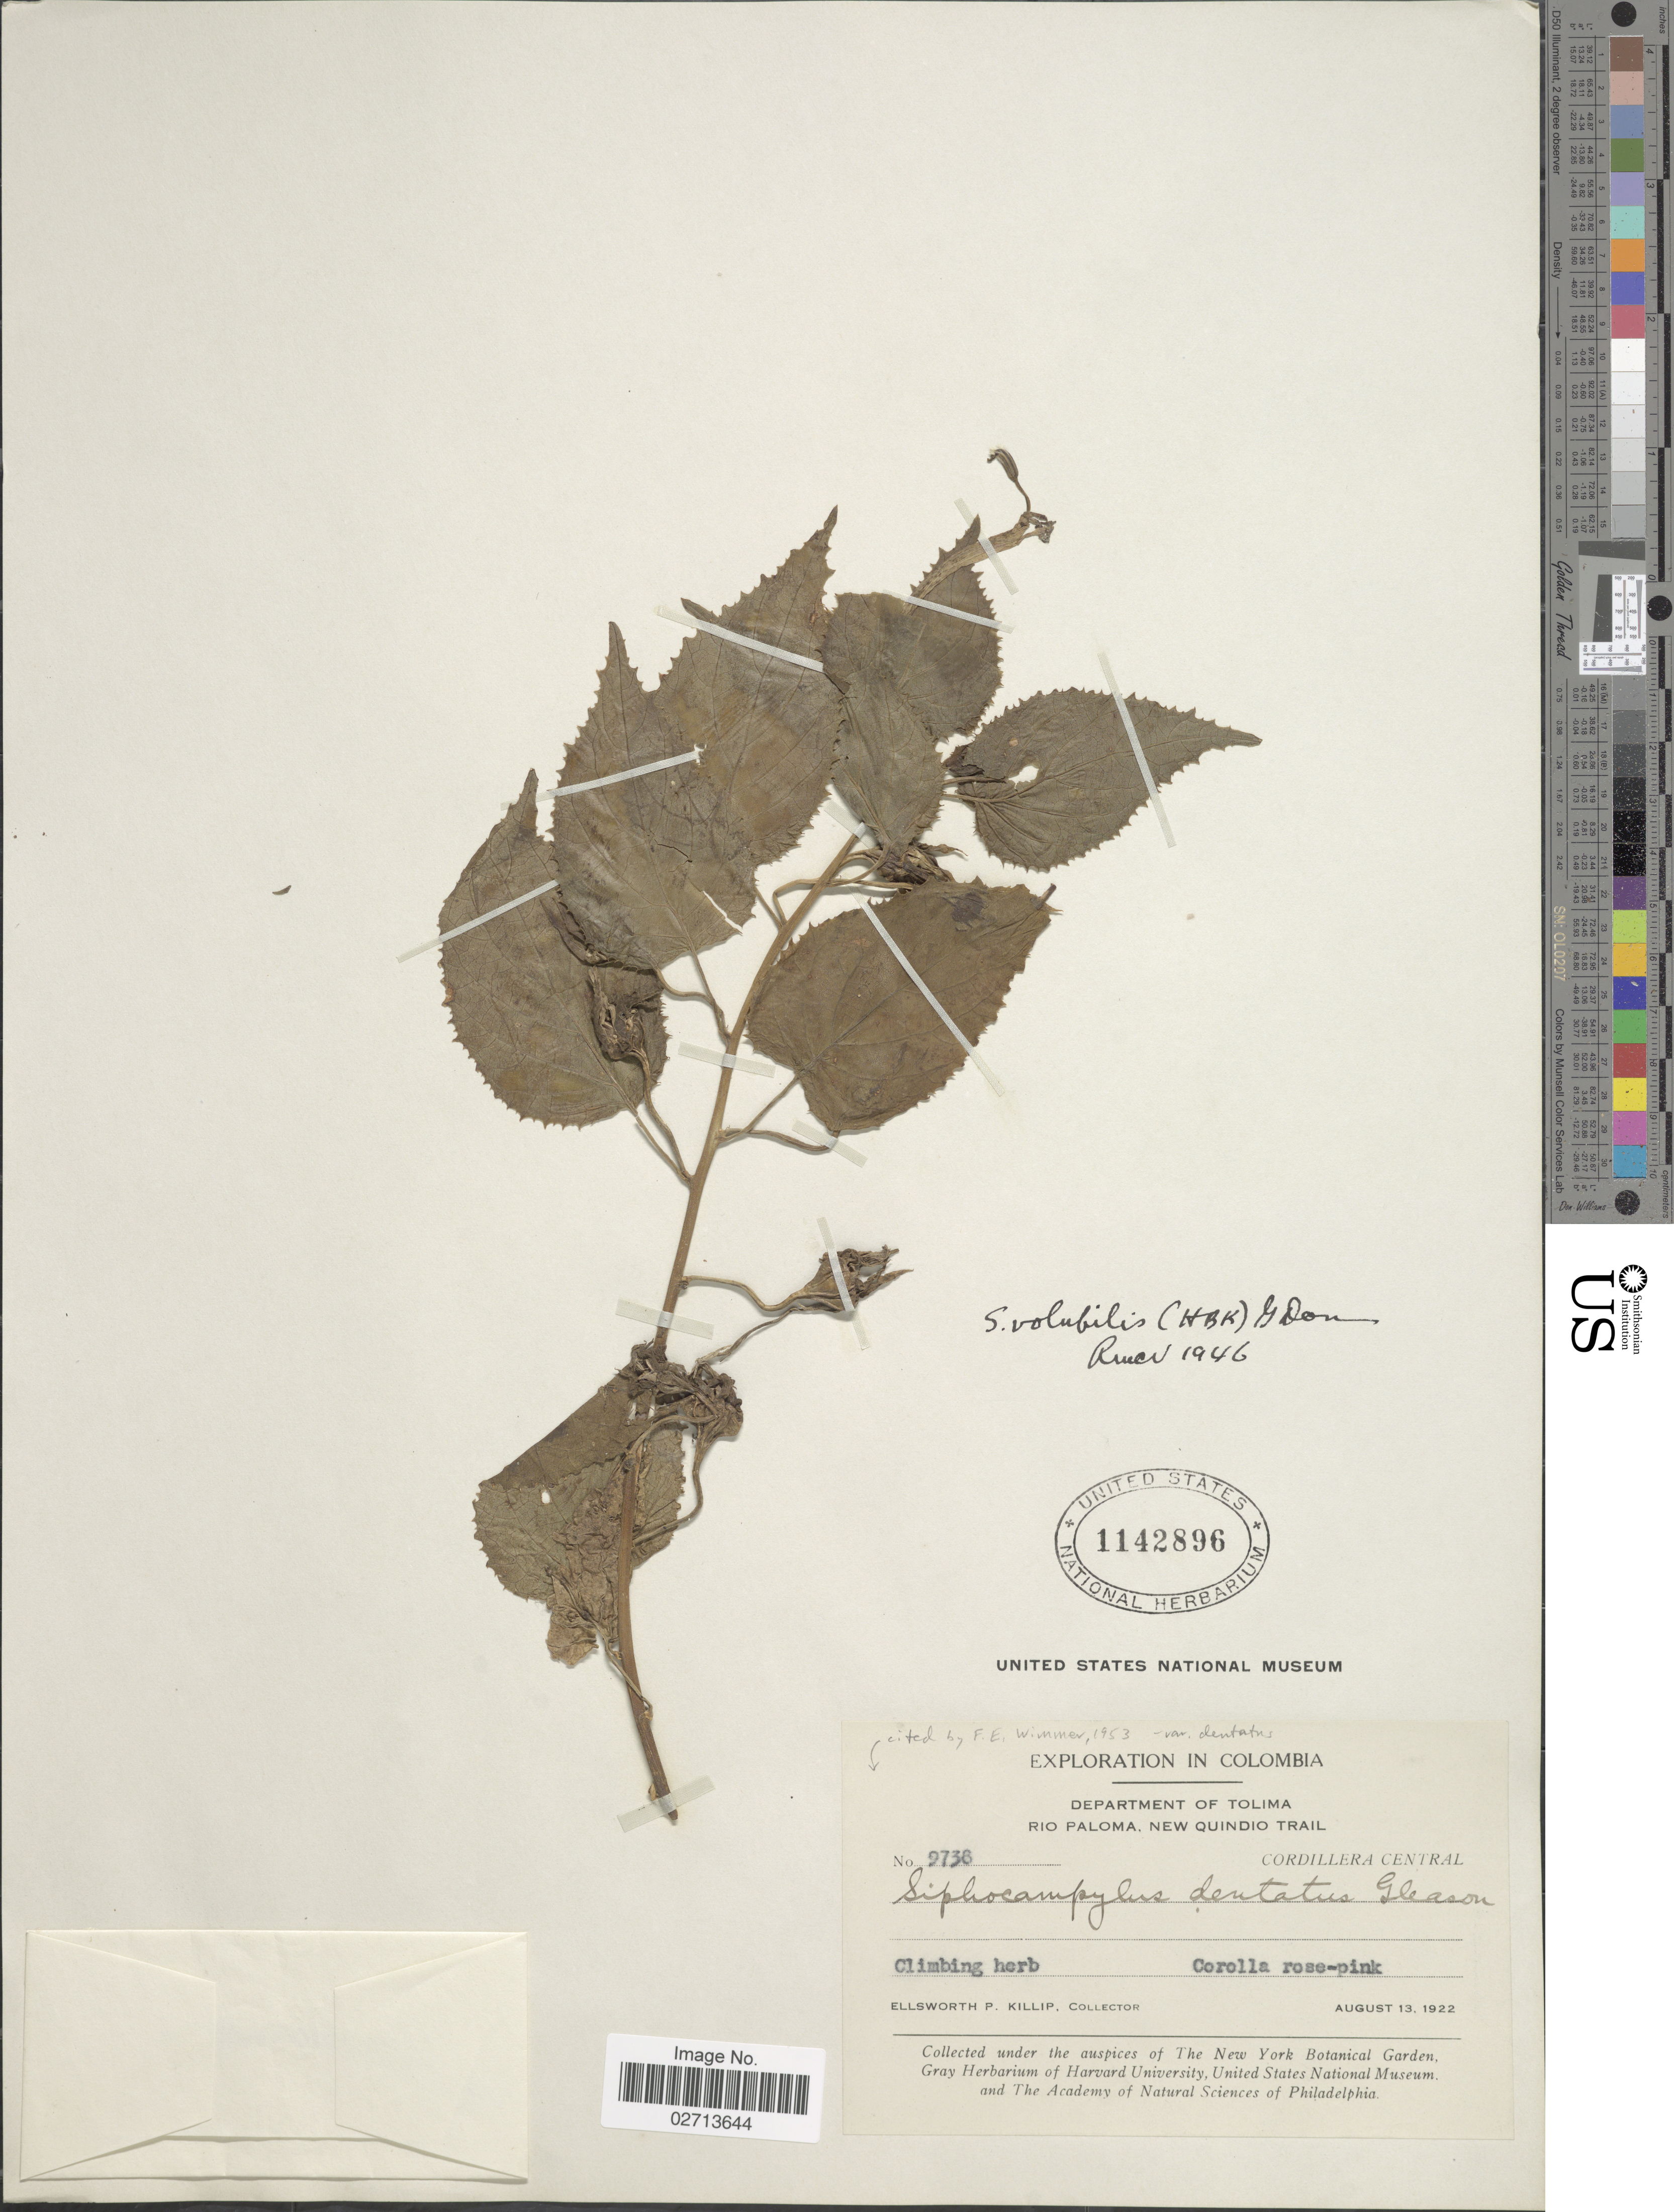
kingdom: Plantae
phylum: Tracheophyta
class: Magnoliopsida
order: Asterales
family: Campanulaceae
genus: Siphocampylus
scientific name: Siphocampylus dentatus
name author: Gleason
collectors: E. P. Killip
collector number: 2738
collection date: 1922-08-13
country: Colombia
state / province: Tolima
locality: Rio Paloma, New Quindio Trail. Cordillera Central.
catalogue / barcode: US 1142896